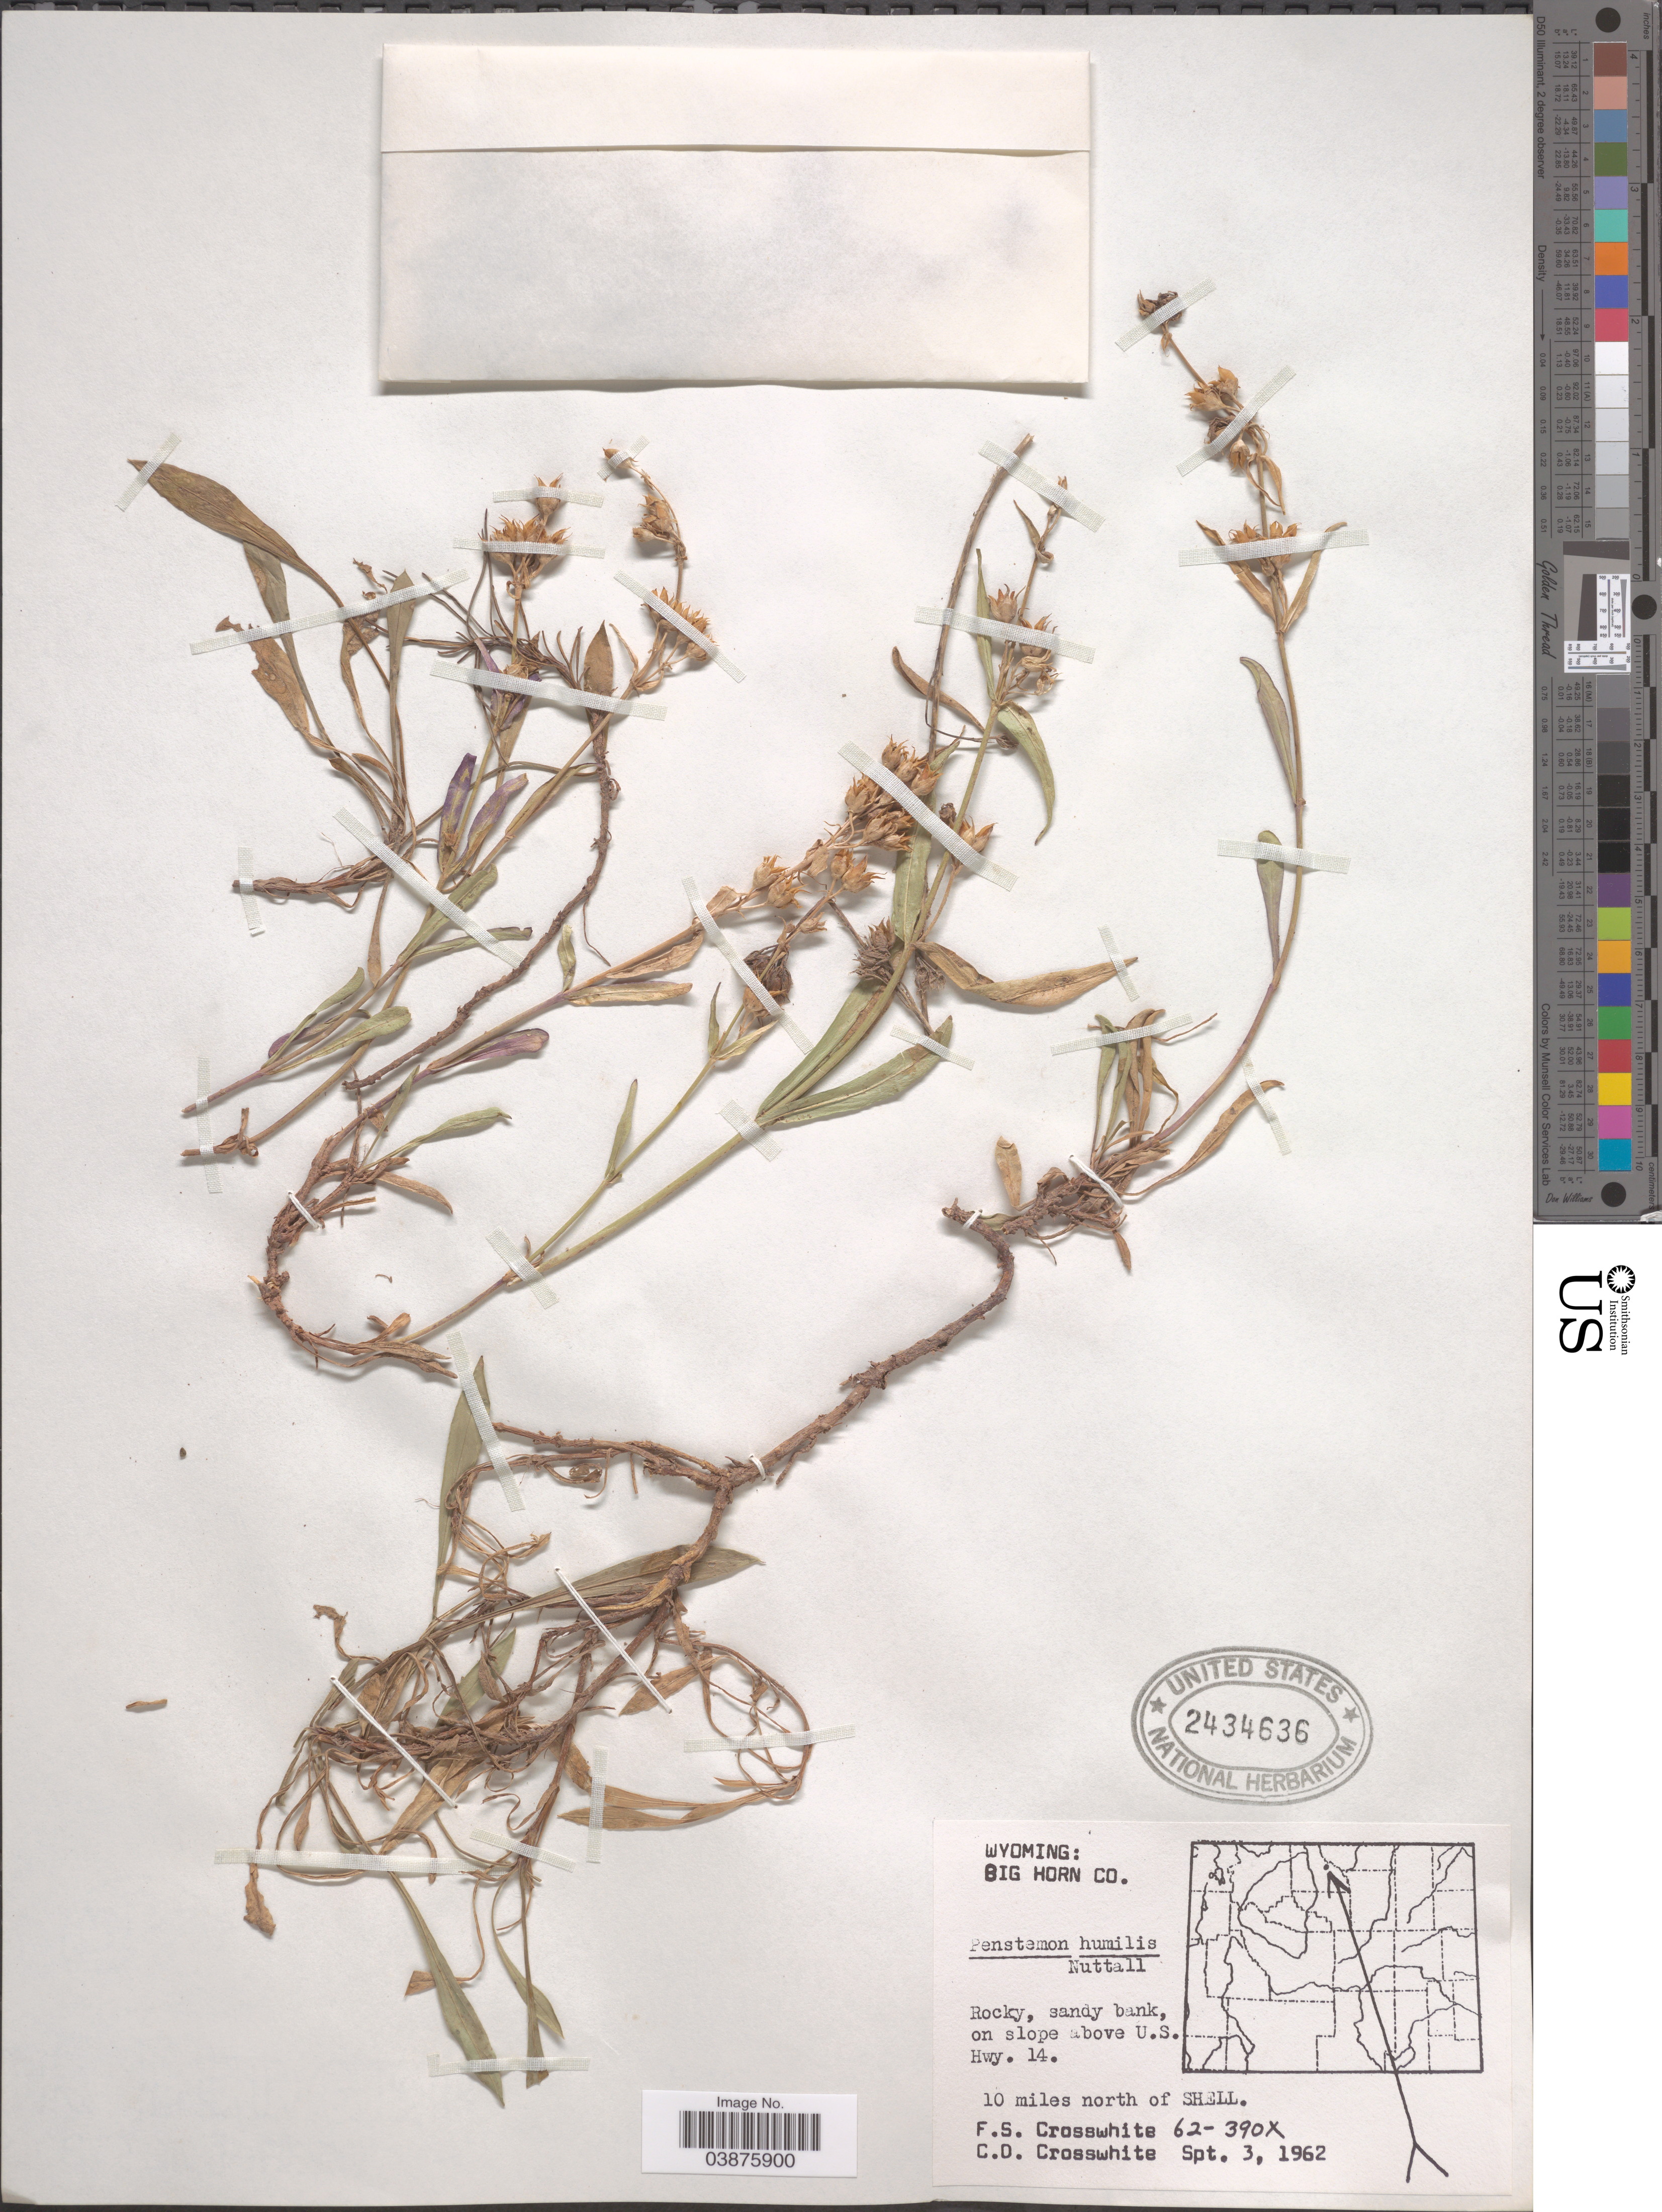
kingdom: Plantae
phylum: Tracheophyta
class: Magnoliopsida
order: Lamiales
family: Plantaginaceae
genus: Penstemon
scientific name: Penstemon humilis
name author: Nutt. ex A. Gray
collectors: F. Crosswhite & C. Crosswhite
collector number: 62-390X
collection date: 1962-09-03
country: United States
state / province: Wyoming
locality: Big Horn Co. On slope above U.S. Hwy. 14. 10 miles north of Shell.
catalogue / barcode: US 2434636